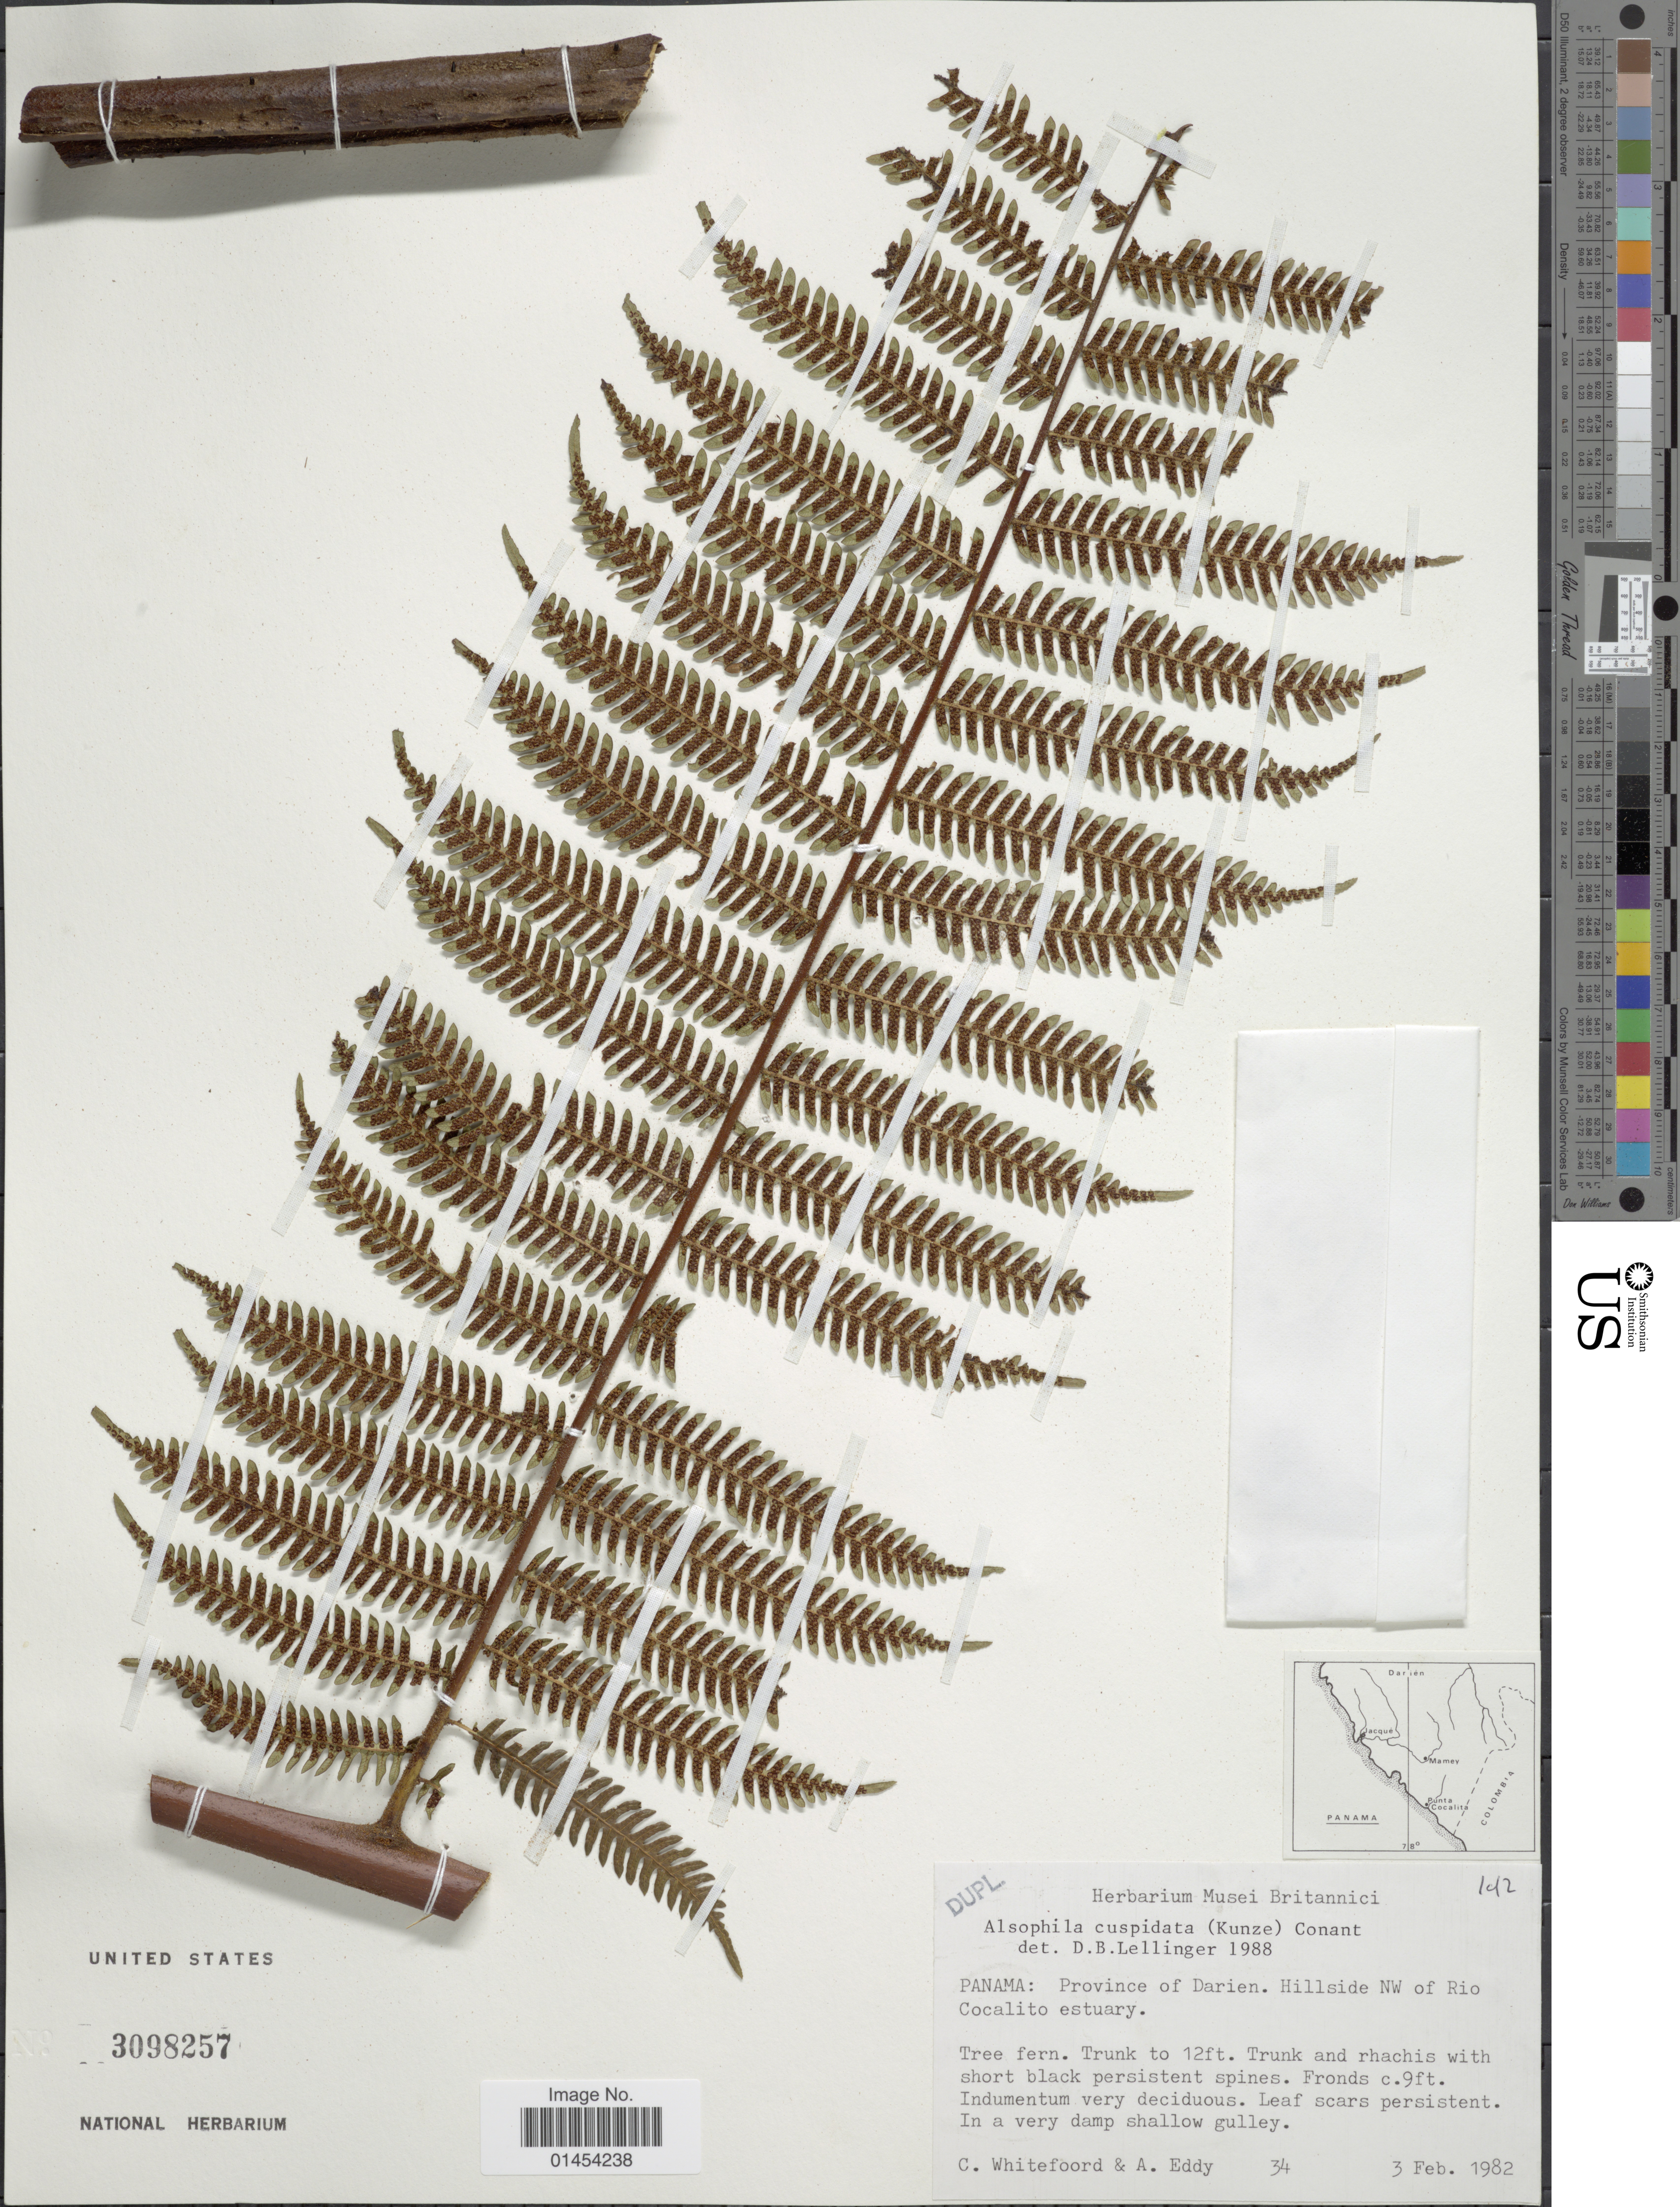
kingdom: Plantae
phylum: Tracheophyta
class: Polypodiopsida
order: Cyatheales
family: Cyatheaceae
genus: Alsophila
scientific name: Alsophila cuspidata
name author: (Kunze) D.S. Conant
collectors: C. Whitefoord & A. Eddy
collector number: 34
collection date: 1982-02-03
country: Panama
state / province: Darién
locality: Province of Darien. Hillside NW of Rio Cocalito estuary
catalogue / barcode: US 3098257